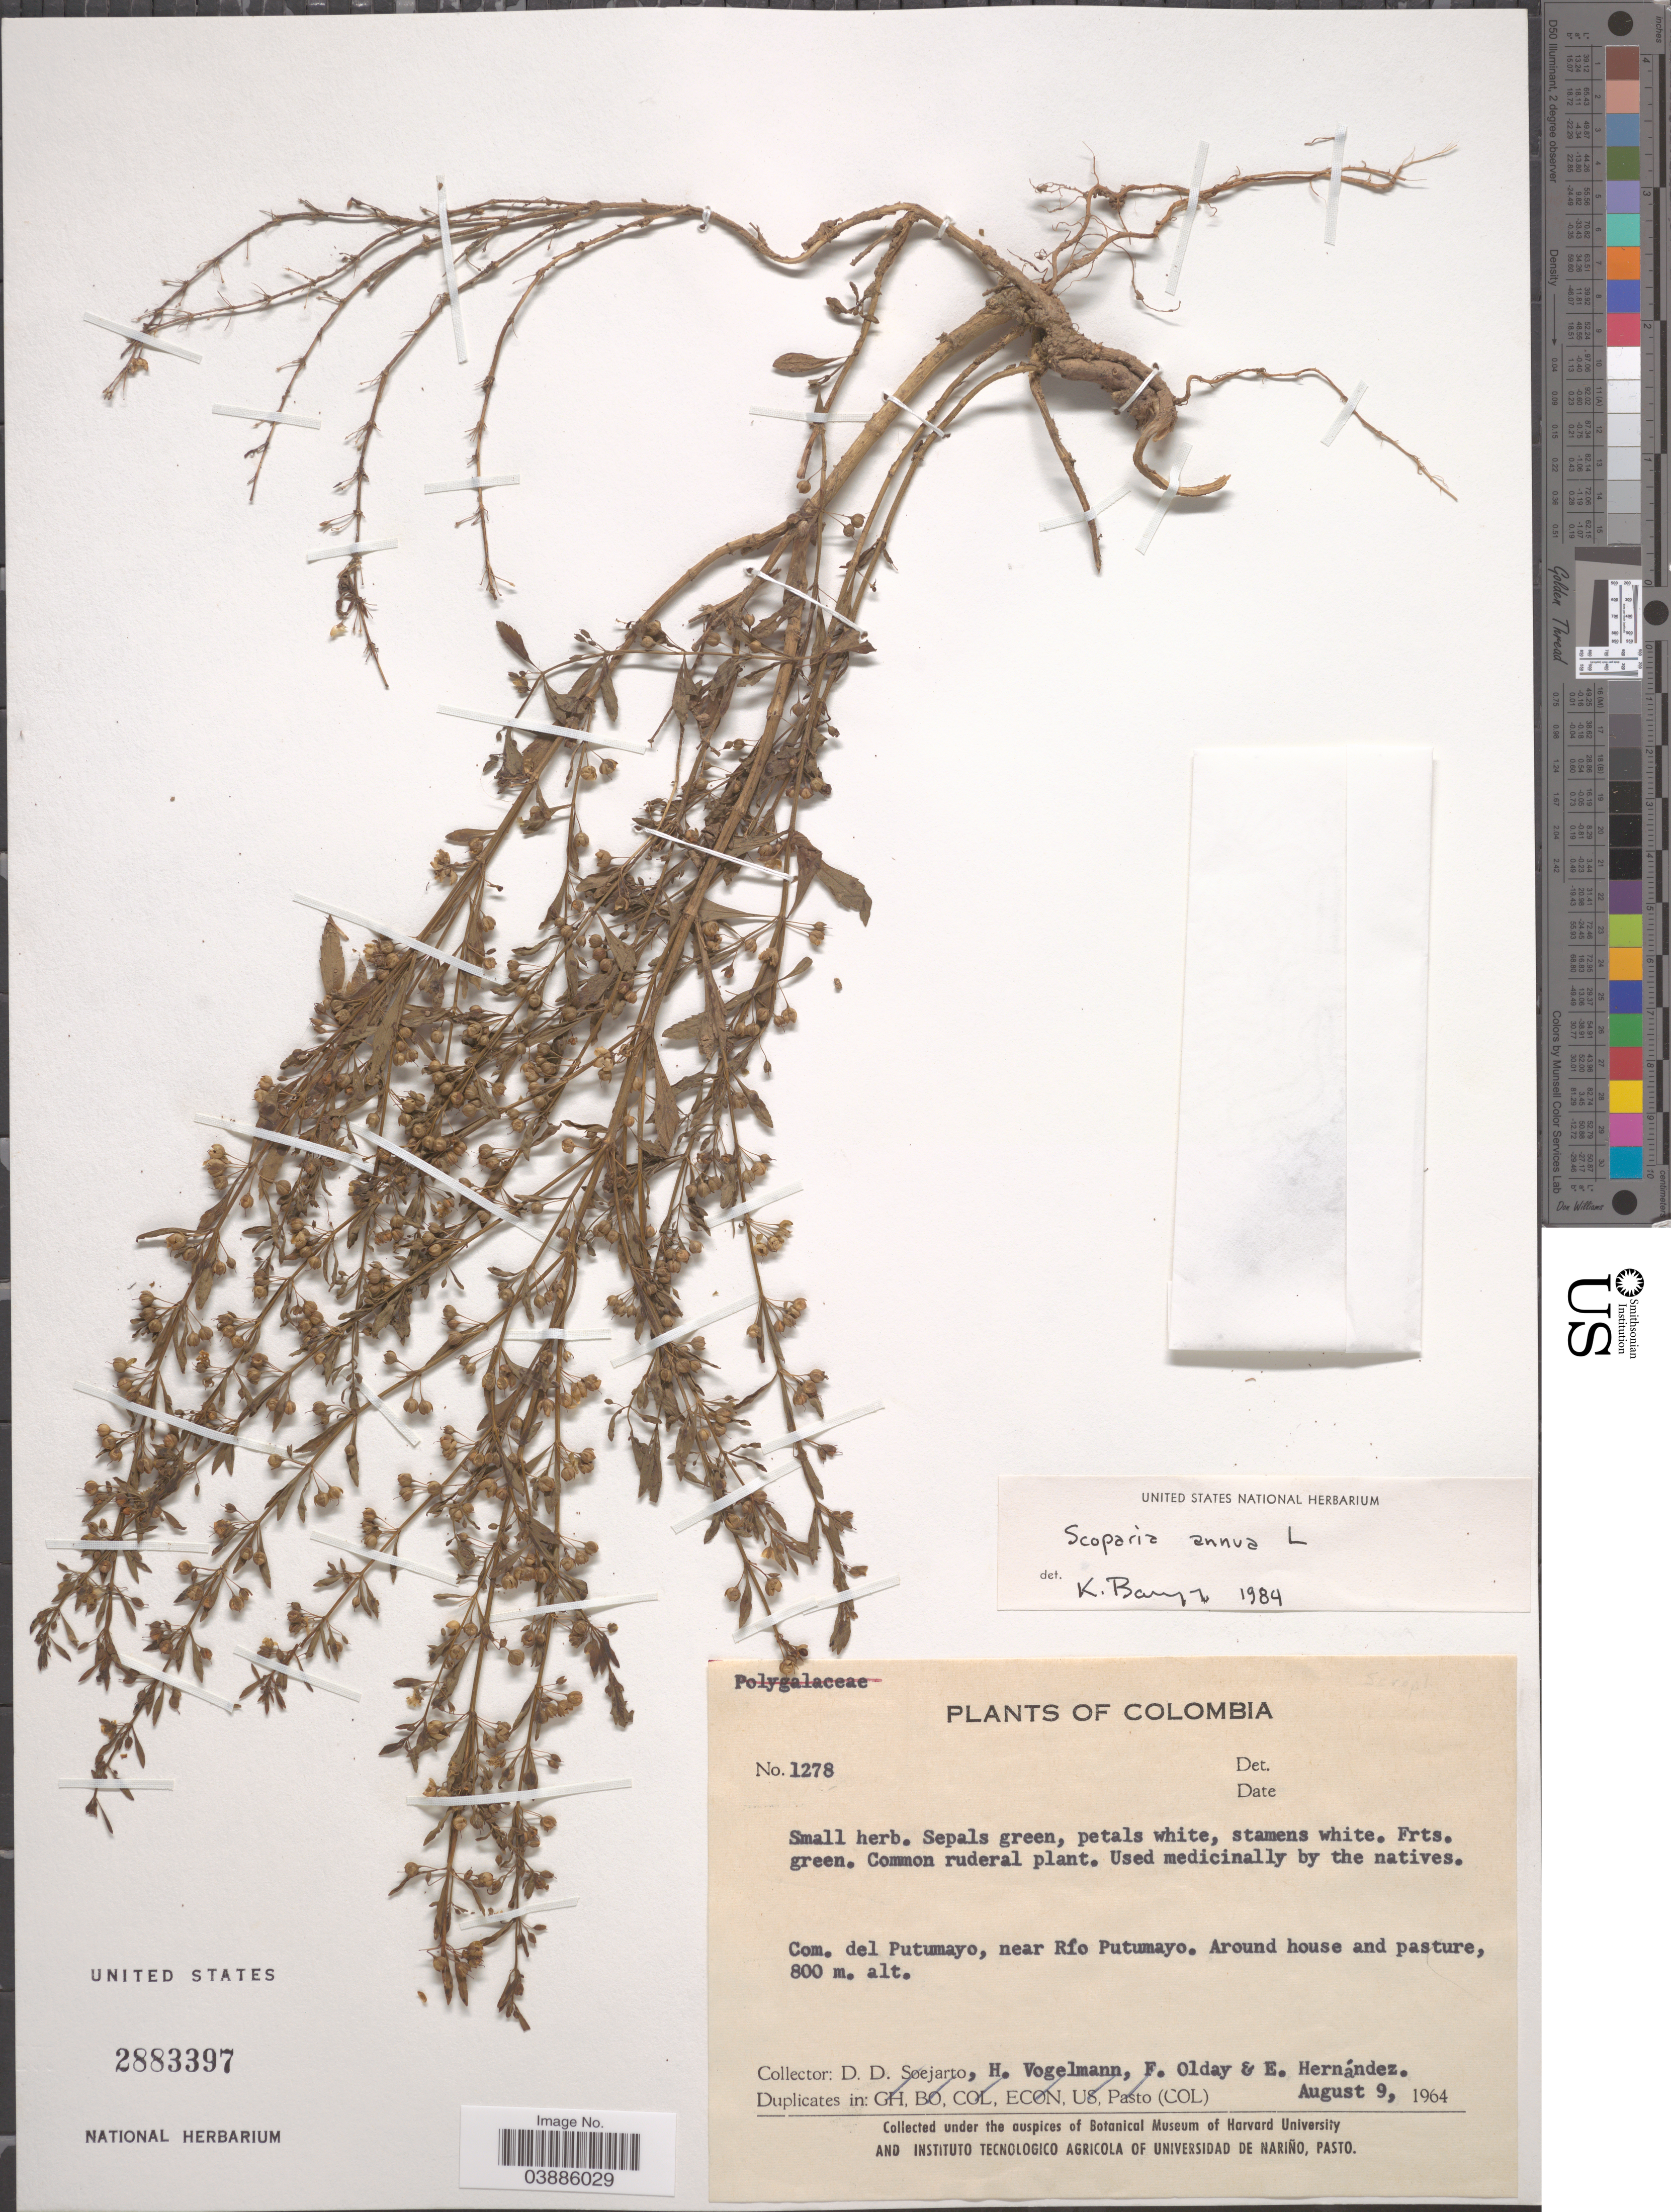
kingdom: Plantae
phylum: Tracheophyta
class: Magnoliopsida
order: Lamiales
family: Plantaginaceae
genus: Scoparia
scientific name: Scoparia annua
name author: Cham. ex Schltdl.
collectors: H. Vogelmann, F. Olday & E. Hernández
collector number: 1278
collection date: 1964-08-09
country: Colombia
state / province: Putumayo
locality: Com. del Putumayo, near Río Putumayo.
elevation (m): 800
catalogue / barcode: US 2883397